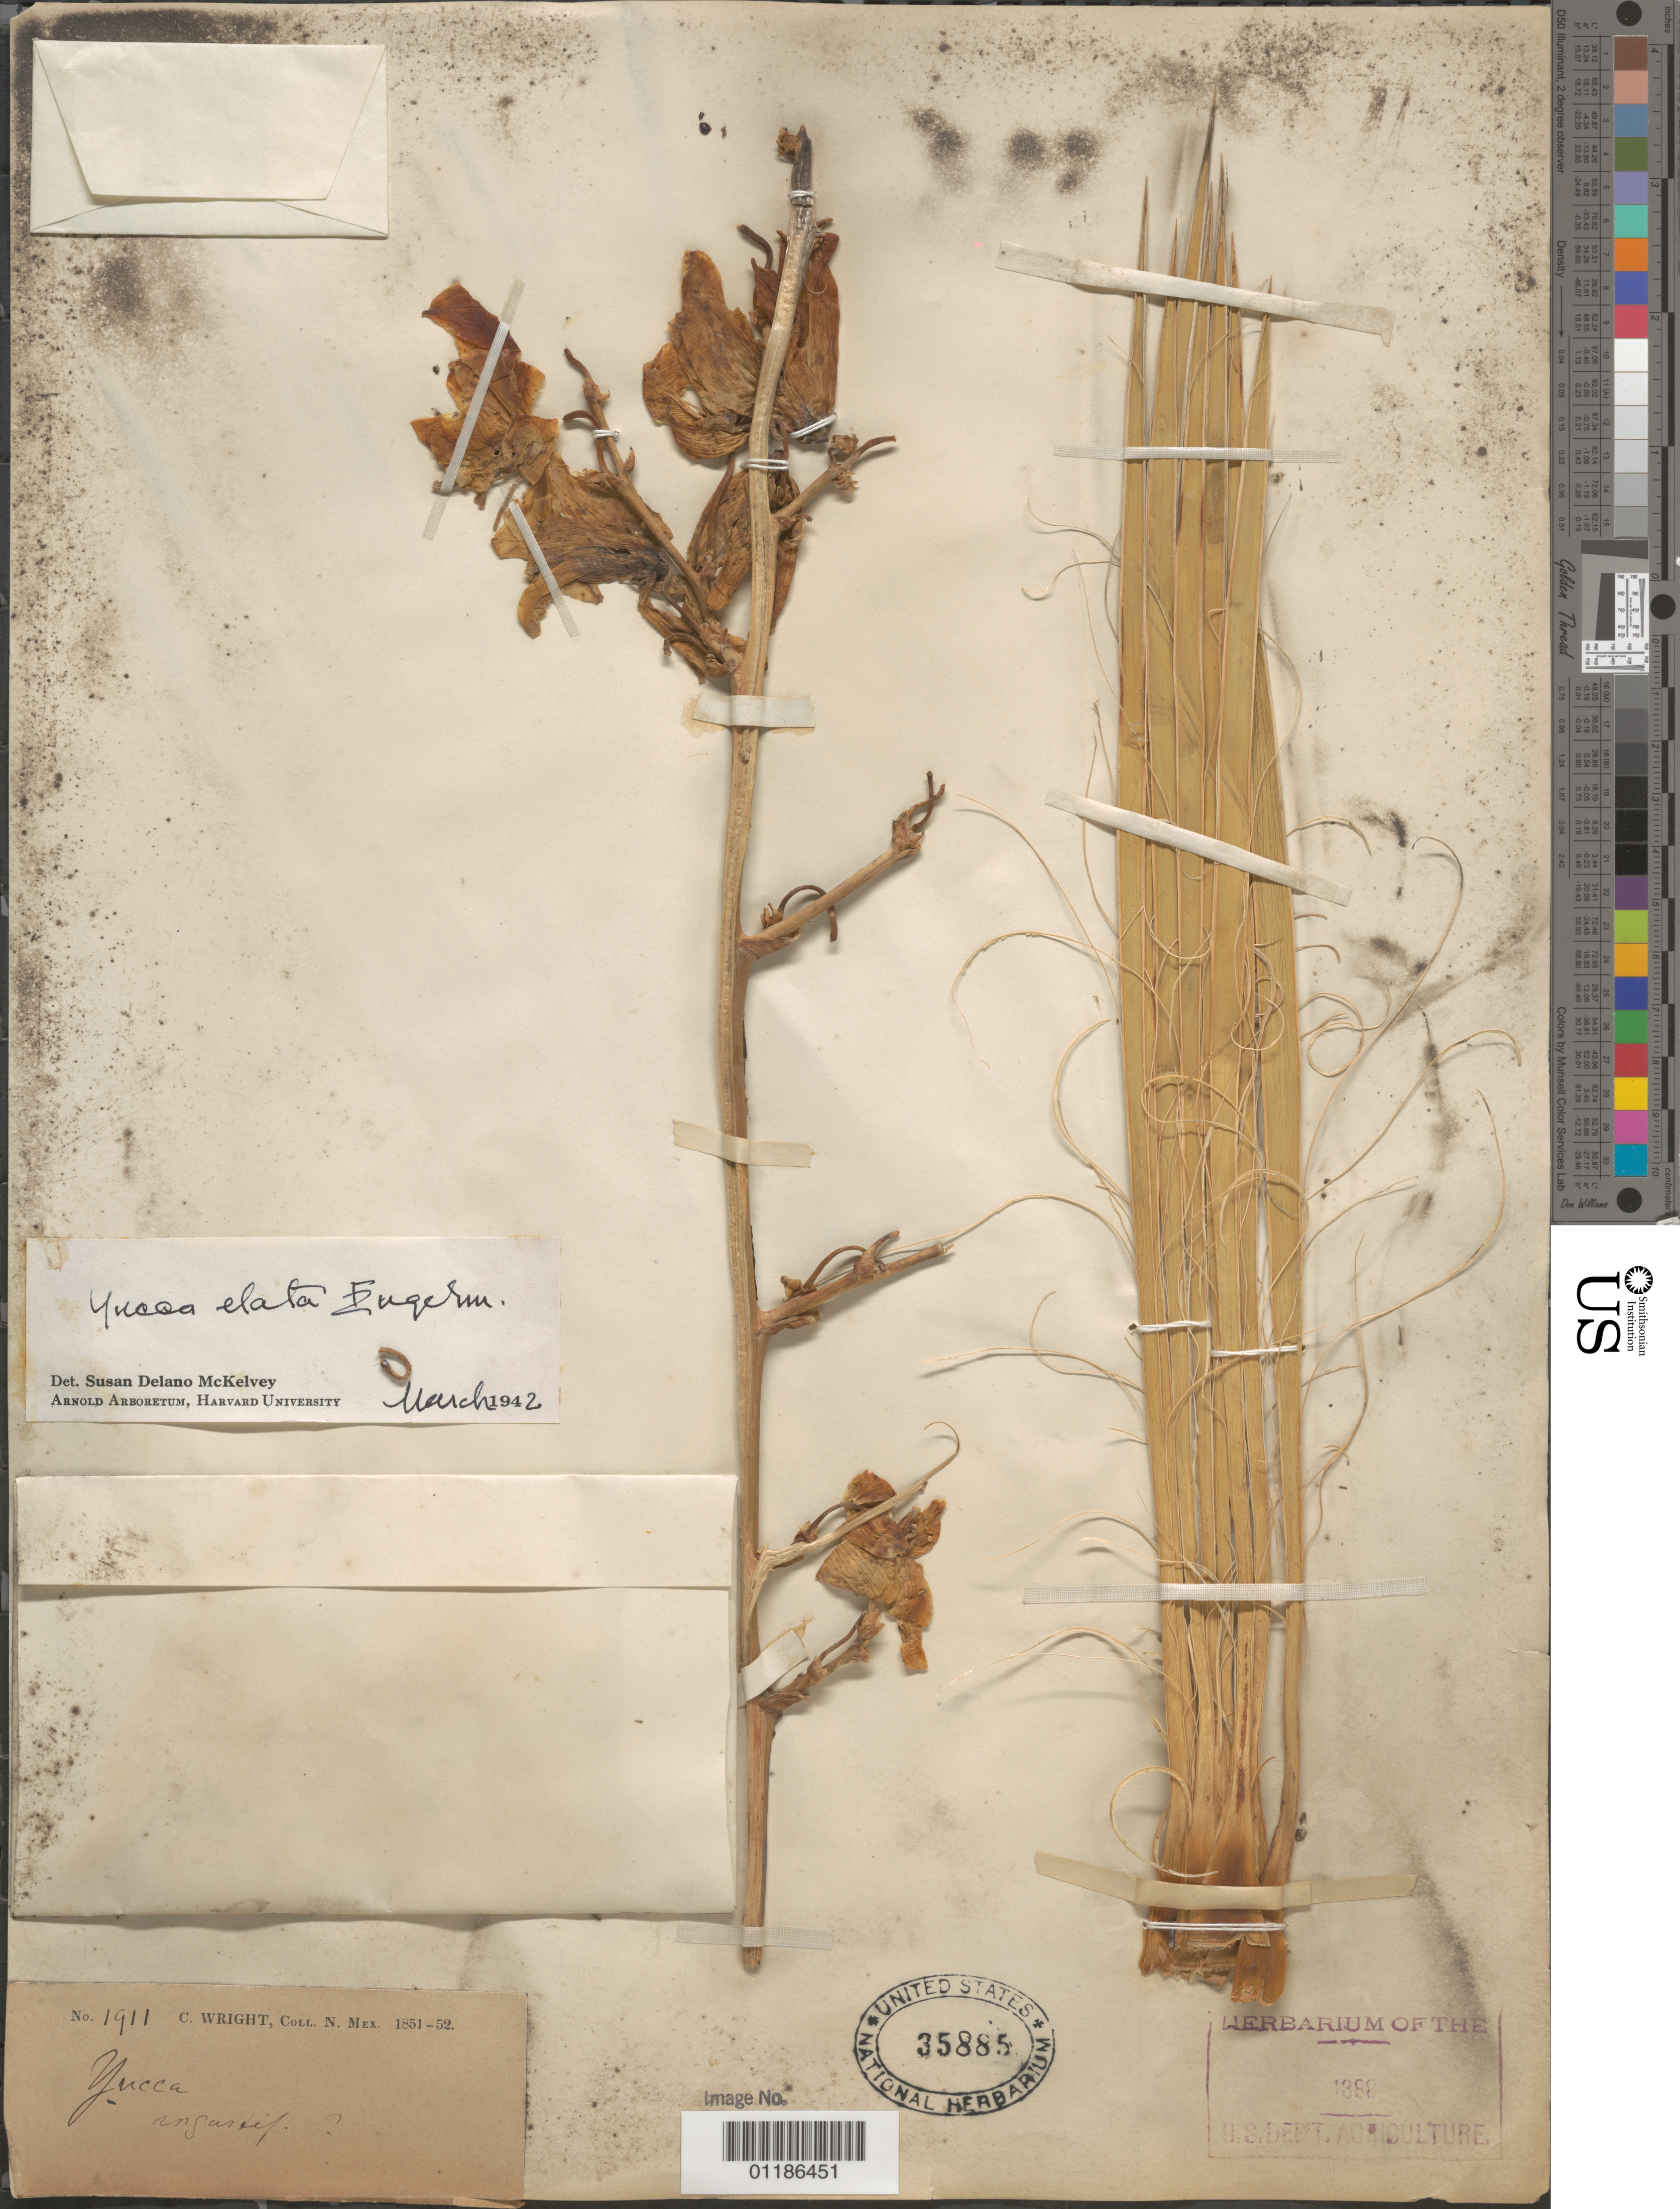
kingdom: Plantae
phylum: Tracheophyta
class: Liliopsida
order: Asparagales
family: Asparagaceae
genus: Yucca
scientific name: Yucca elata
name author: (Engelm.) Engelm.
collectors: C. Wright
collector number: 1911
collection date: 1851/1852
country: United States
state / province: New Mexico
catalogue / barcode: US 35885